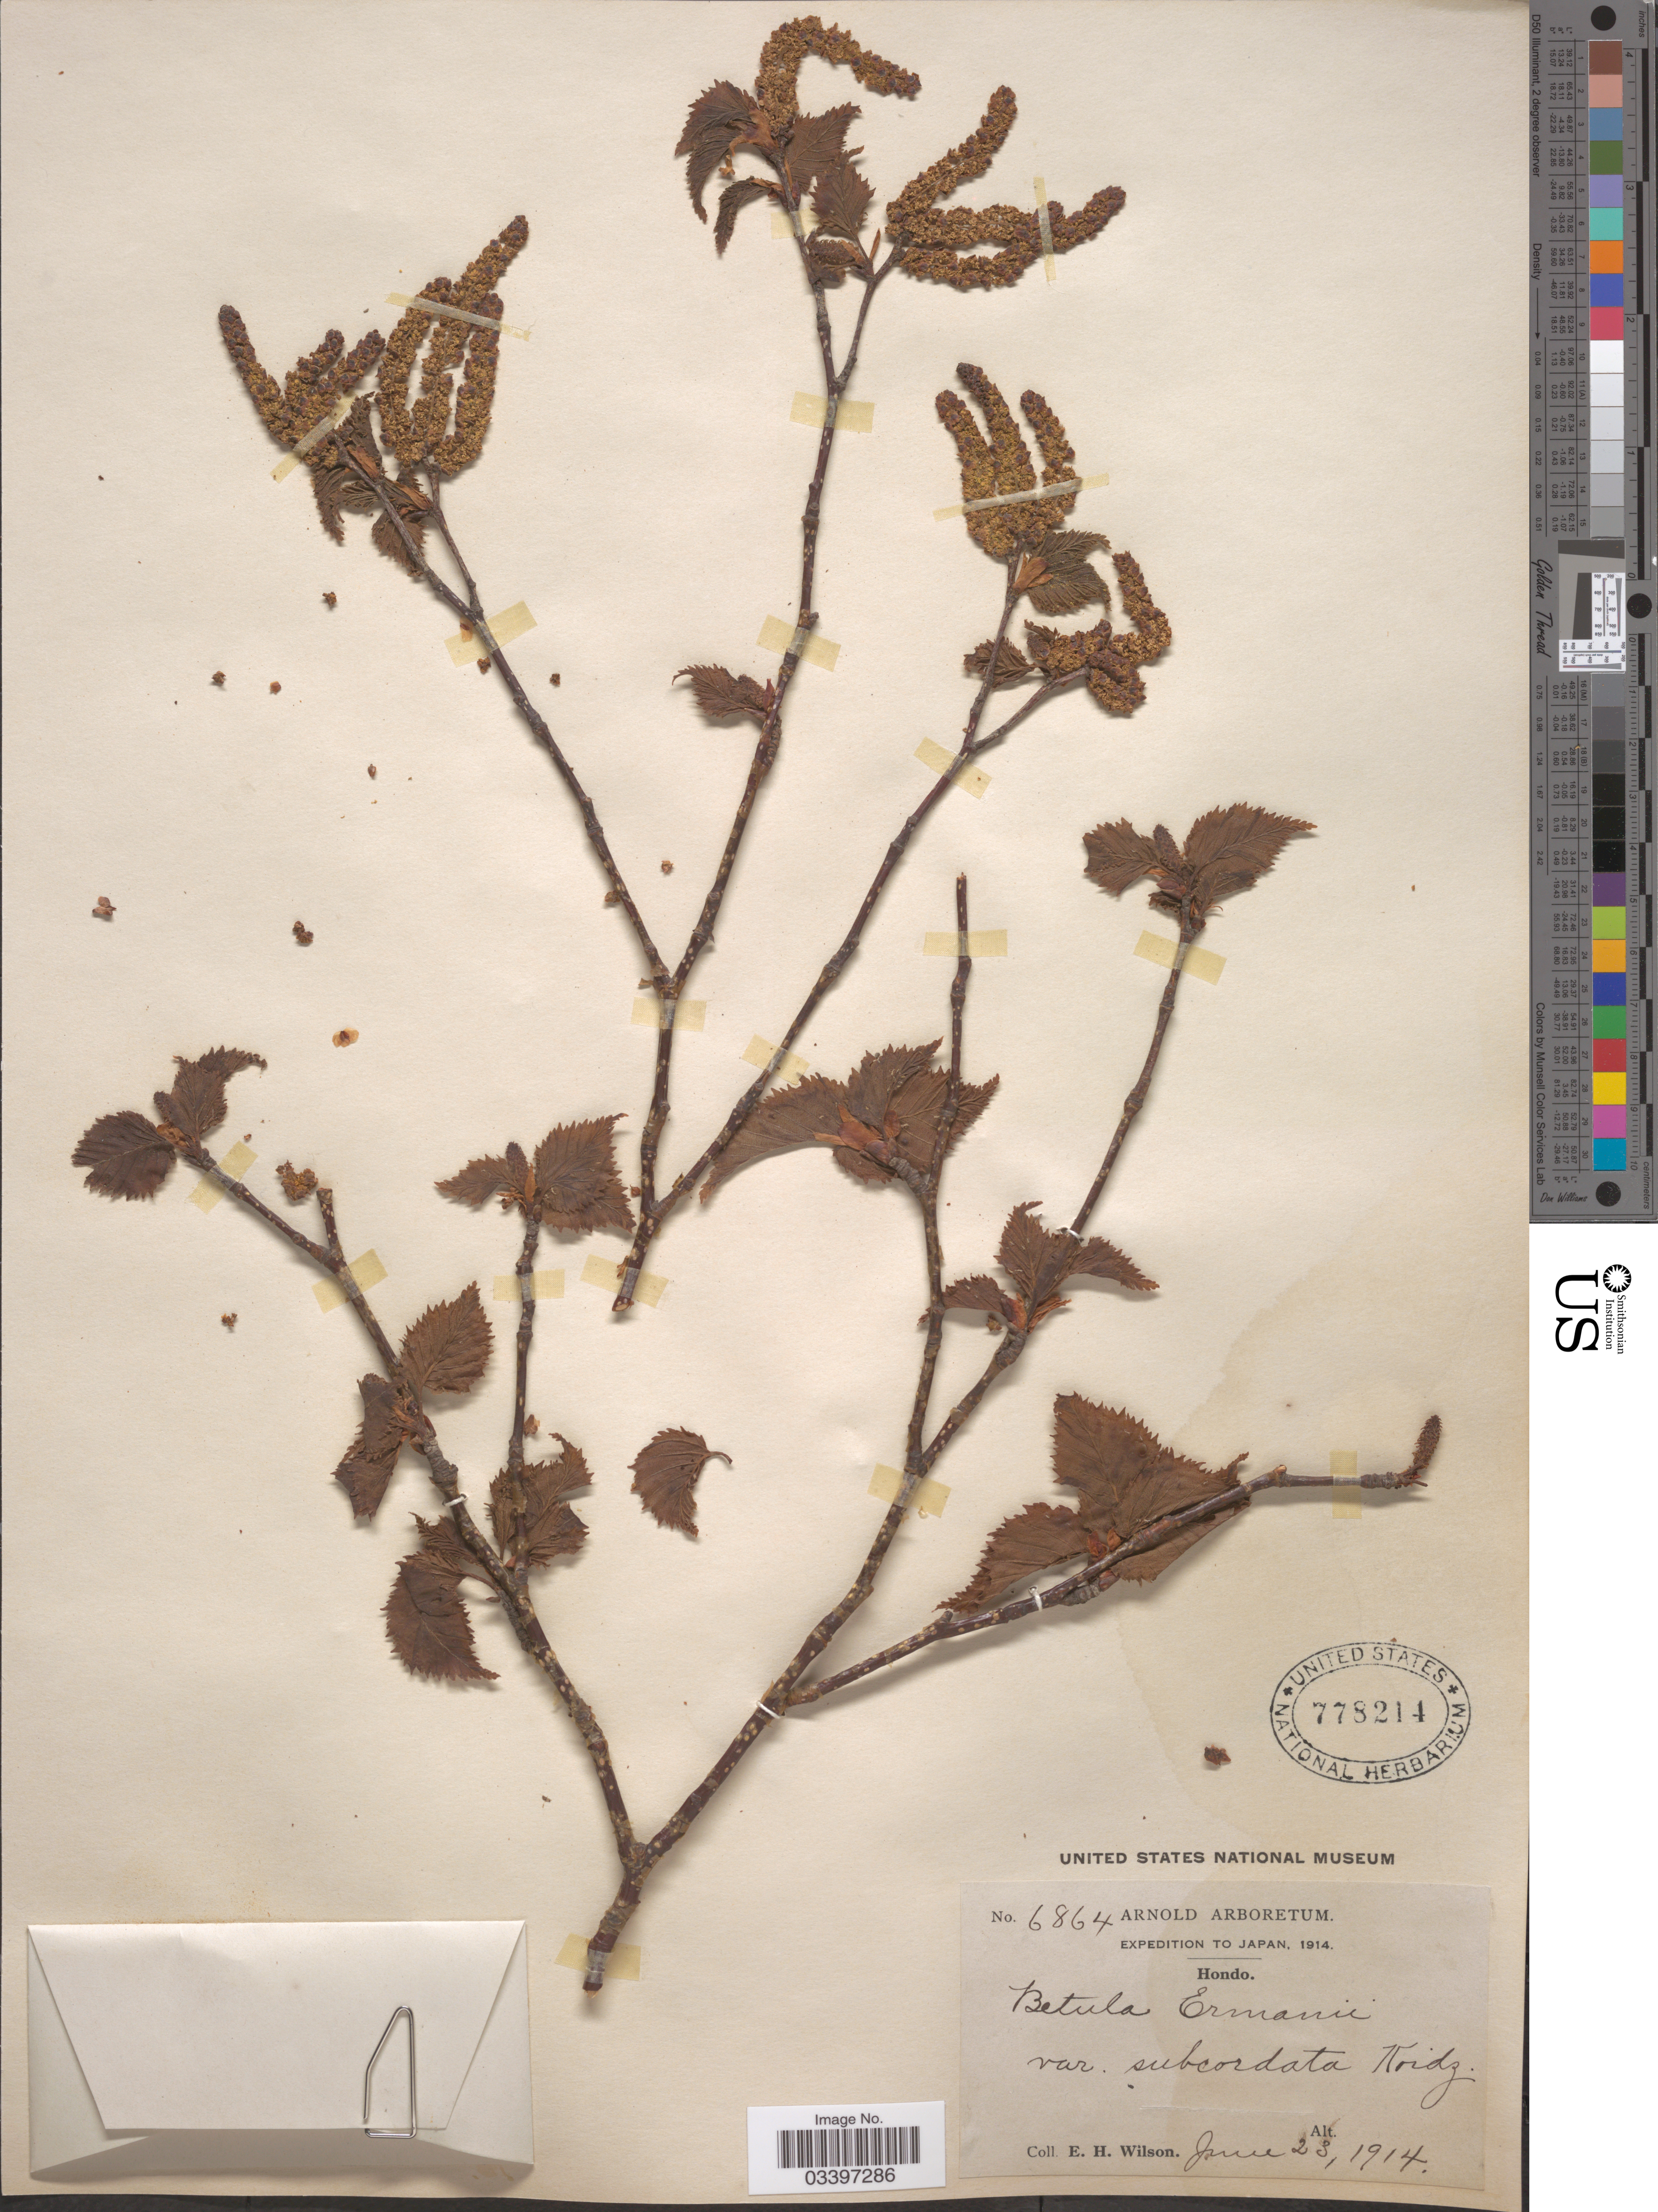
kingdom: Plantae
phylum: Tracheophyta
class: Magnoliopsida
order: Fagales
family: Betulaceae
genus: Betula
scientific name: Betula ermanii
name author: Cham.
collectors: E. Wilson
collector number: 6864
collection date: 1914-06-23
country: Japan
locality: Hondo.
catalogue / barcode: US 778214